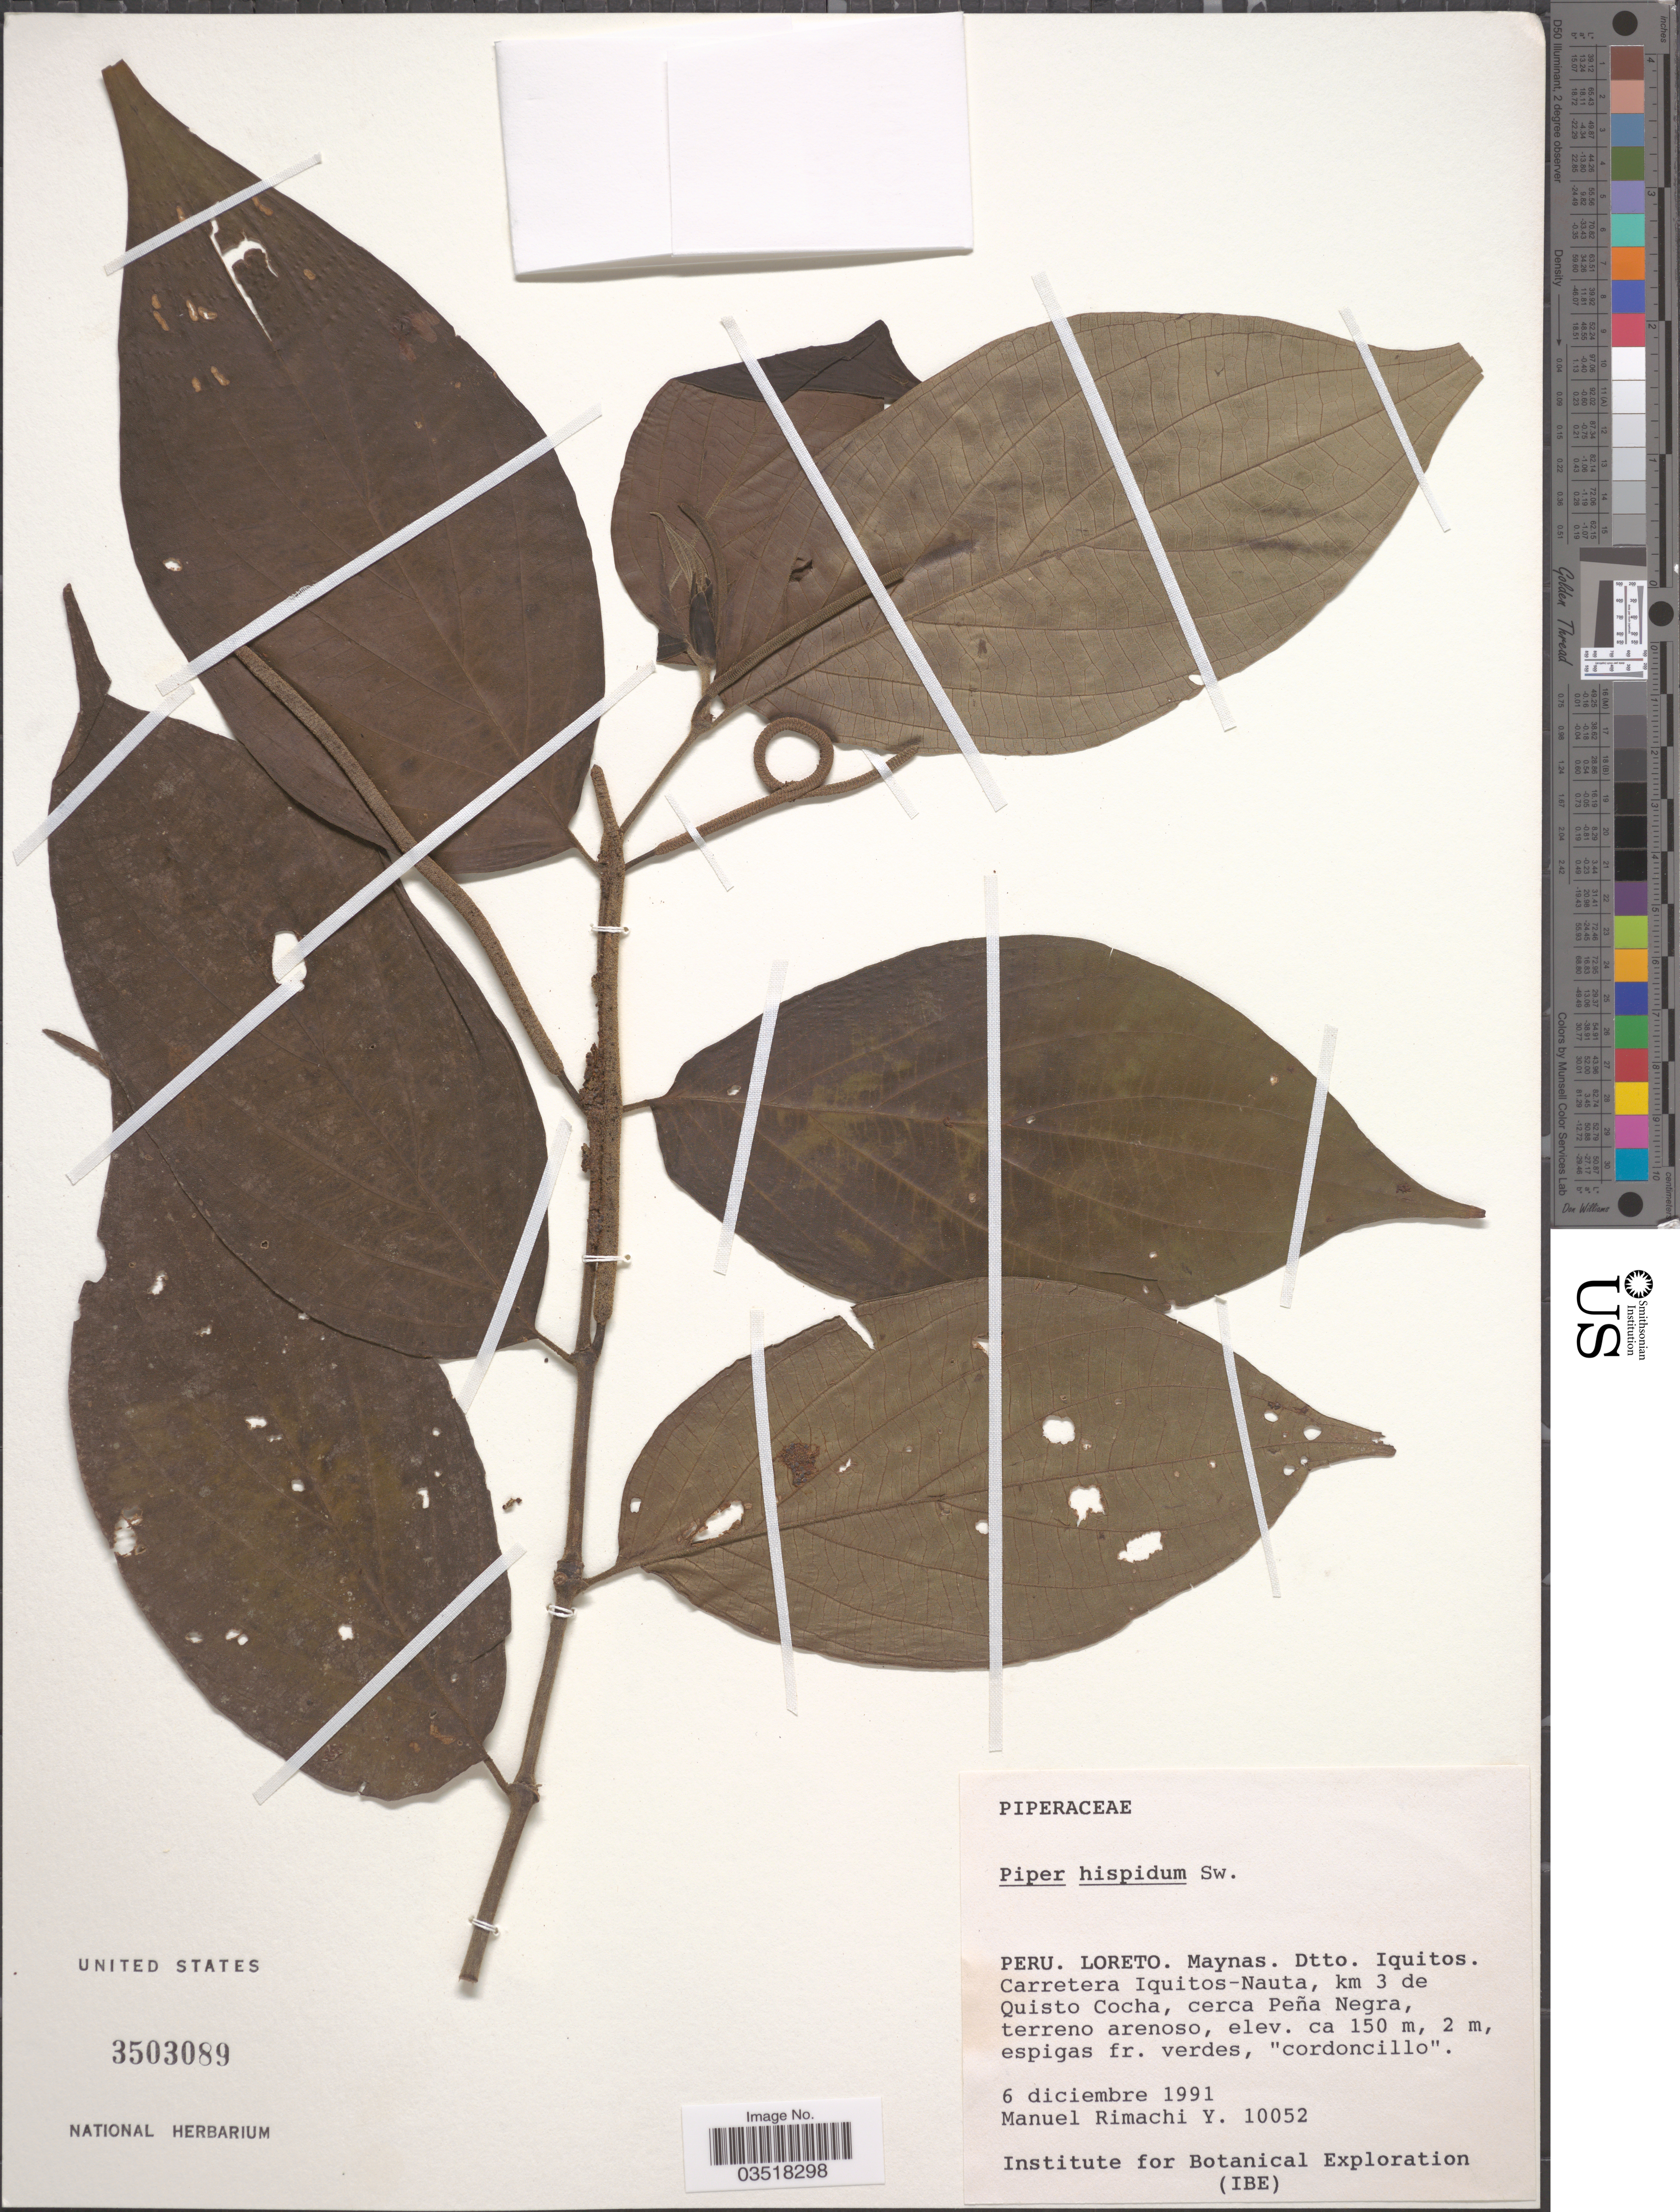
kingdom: Plantae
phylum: Tracheophyta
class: Magnoliopsida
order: Piperales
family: Piperaceae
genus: Piper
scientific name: Piper hispidum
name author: Sw.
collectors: M. Rimachi Y.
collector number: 10052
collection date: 1991-12-06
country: Peru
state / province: Loreto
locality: Maynas. Dtto. Iquitos. Carretera Iquitos-Nauta, km 3 de Quisto Cocha, cerca Peña Negra.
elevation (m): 150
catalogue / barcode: US 3503089